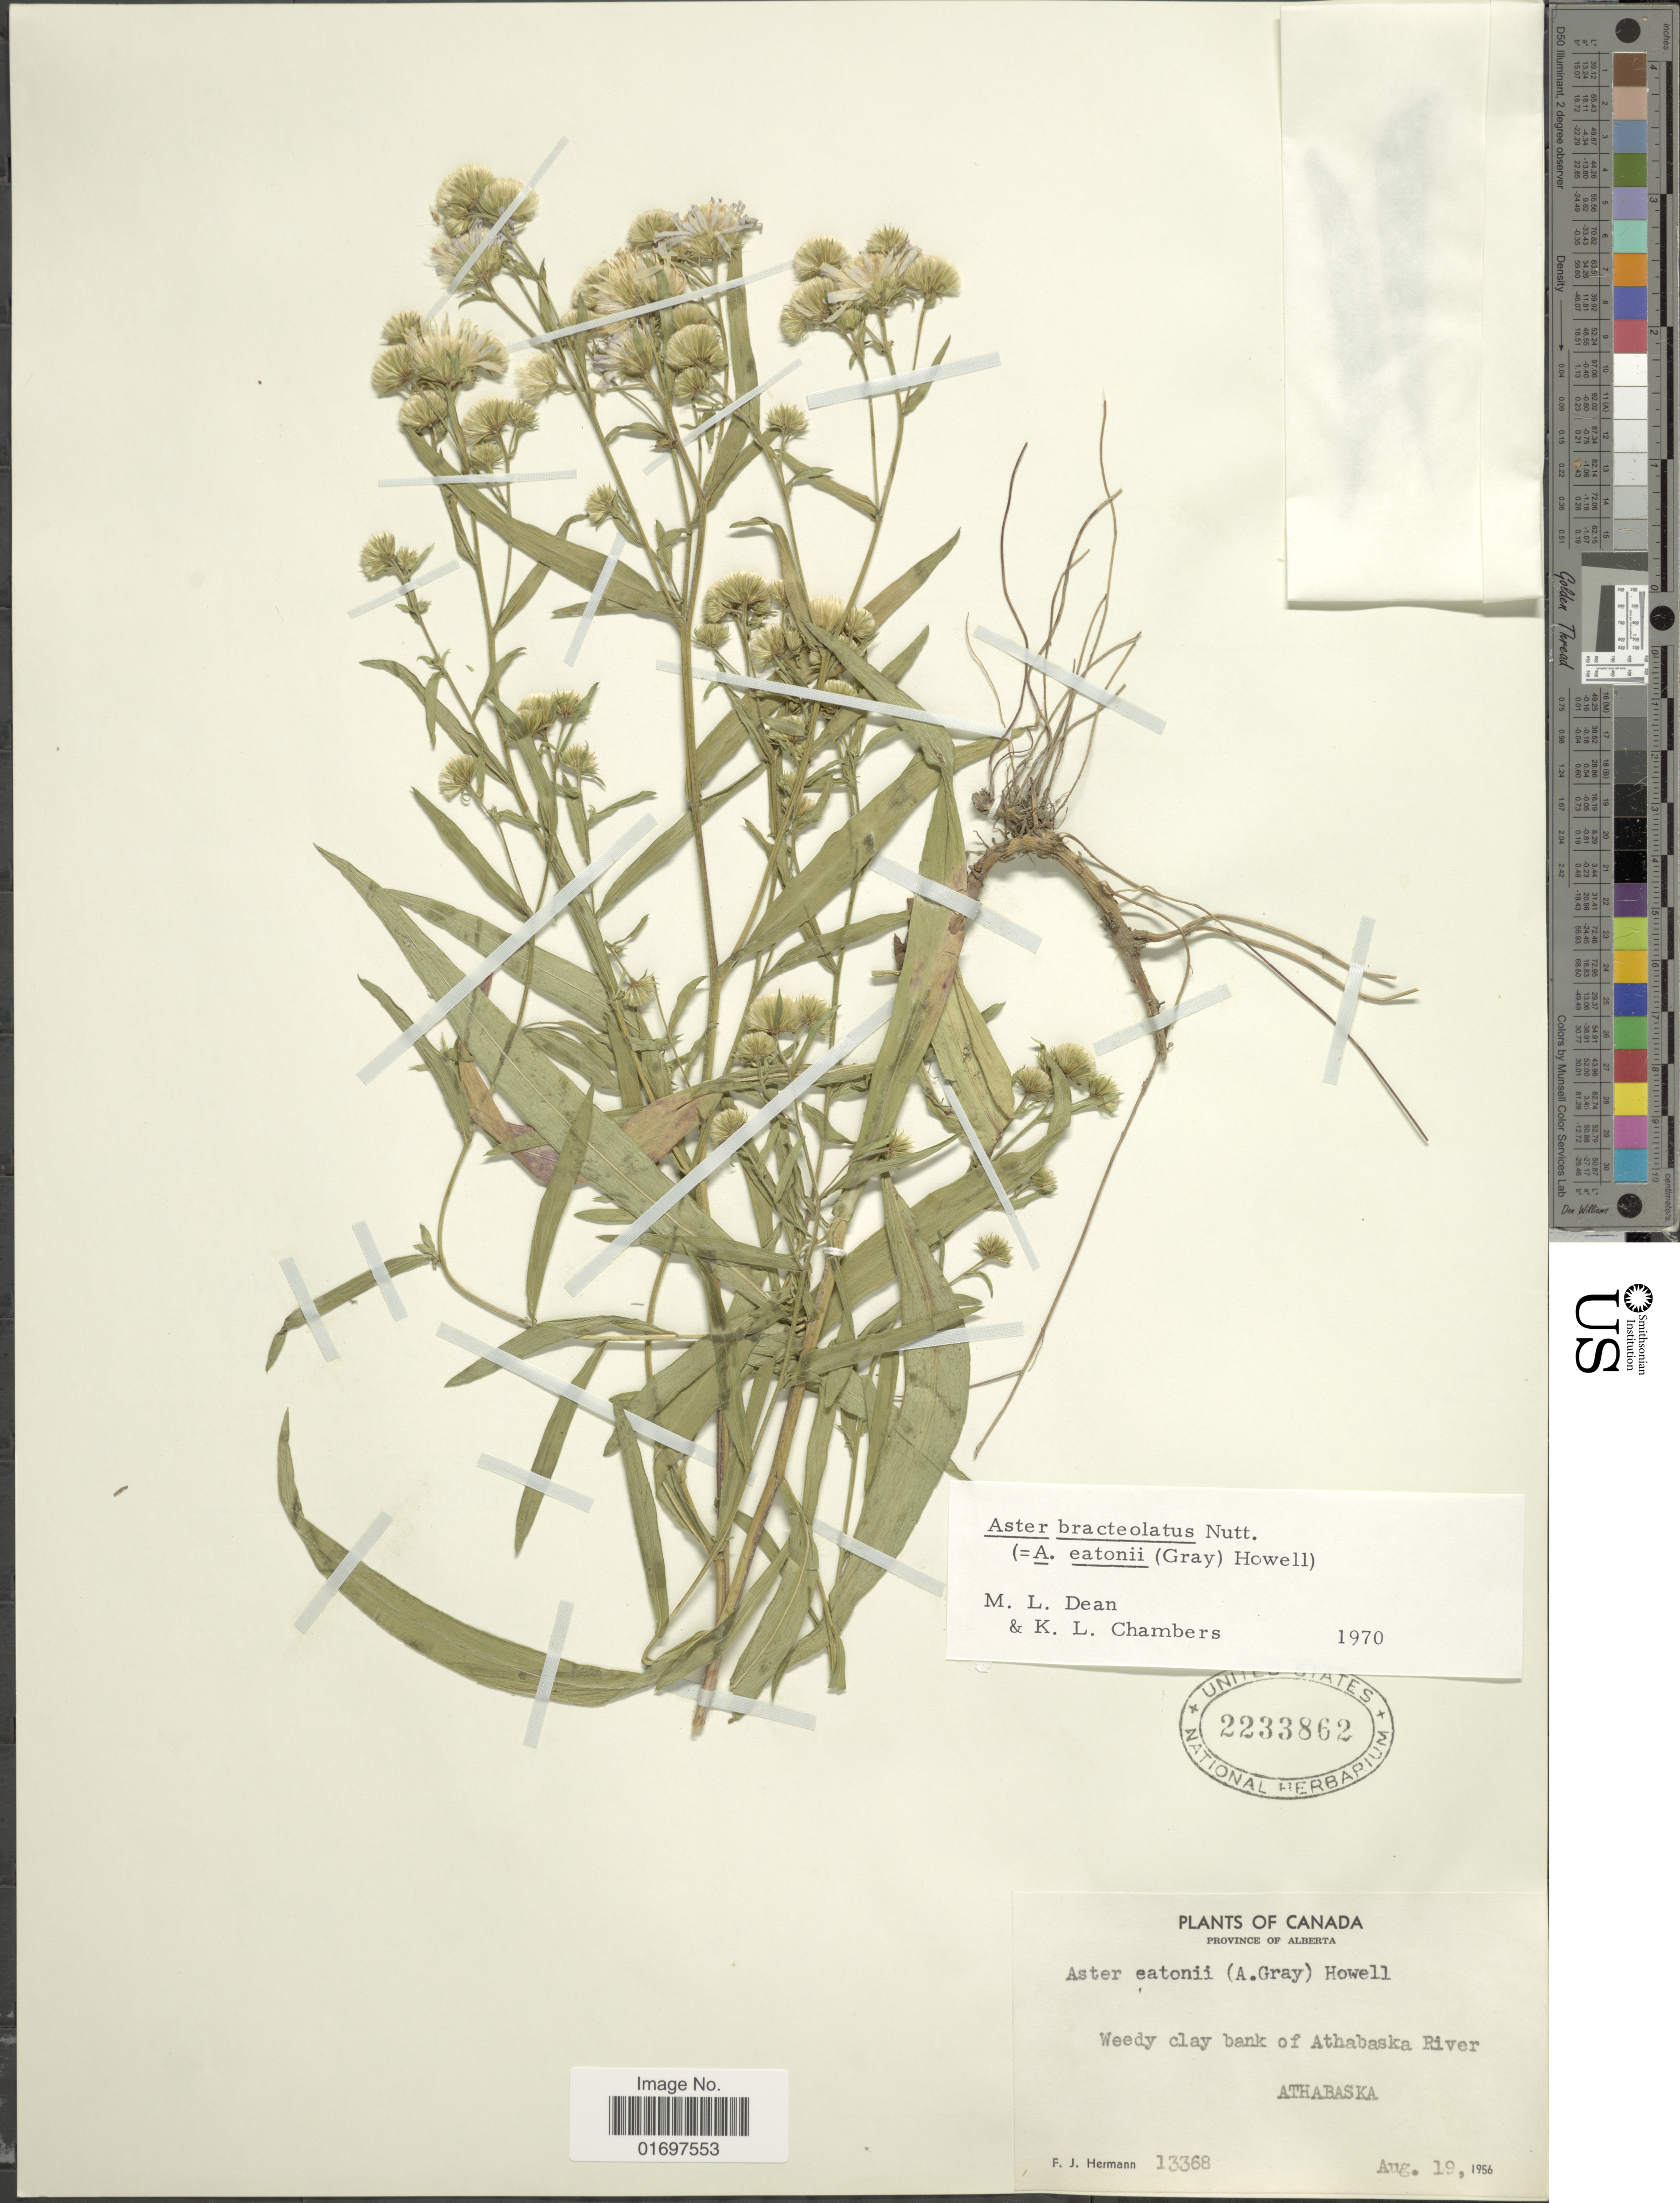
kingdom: Plantae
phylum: Tracheophyta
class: Magnoliopsida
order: Asterales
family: Asteraceae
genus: Symphyotrichum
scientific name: Symphyotrichum bracteolatum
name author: (Nutt.) G.L. Nesom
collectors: F. J. Hermann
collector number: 13368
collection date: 1956-08-19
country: Canada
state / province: Alberta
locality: Canada, Province of Alberta. Weedy clay banl of athabaska River, Athabaska.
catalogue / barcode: US 2233862